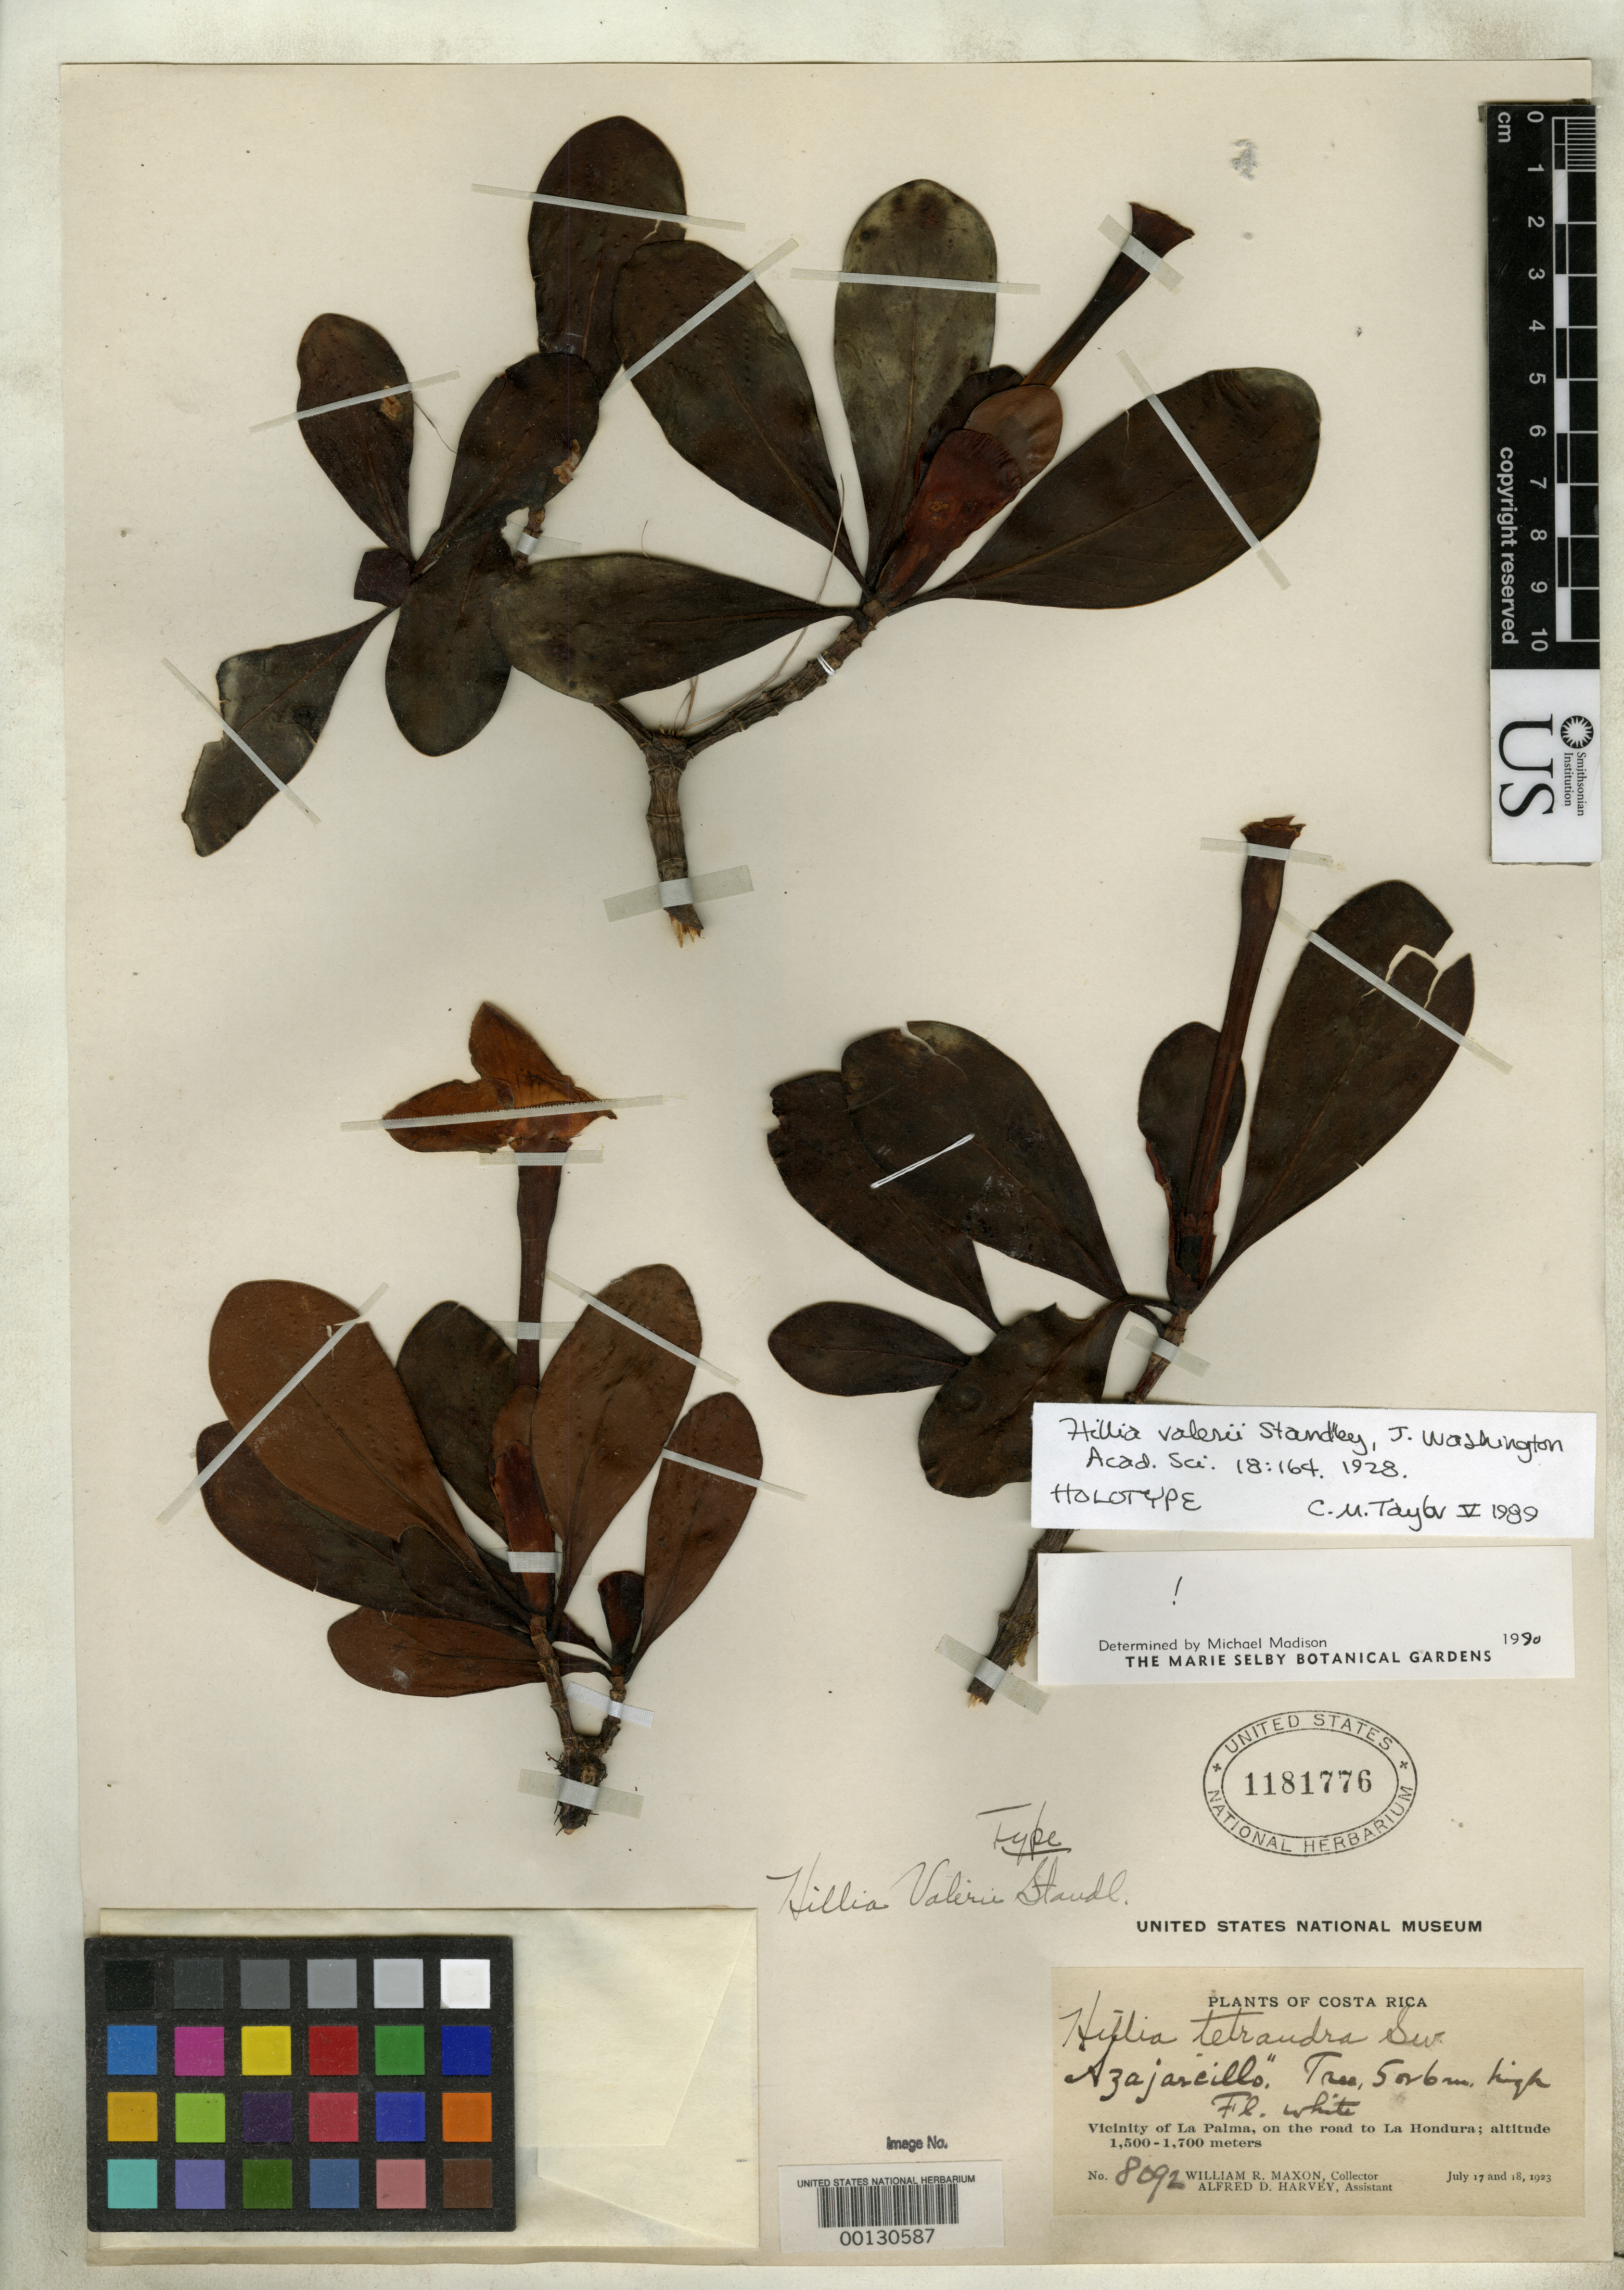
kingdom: Plantae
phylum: Tracheophyta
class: Magnoliopsida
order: Gentianales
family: Rubiaceae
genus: Hillia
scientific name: Hillia valerii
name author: Standl.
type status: Holotype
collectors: W. R. Maxon & A. D. Harvey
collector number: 8092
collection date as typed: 17 Jul 1923 and 18 Jul 1923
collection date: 1923-07-17,1923-07-18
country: Costa Rica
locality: Vicinity of La Palma, on road to La Hondura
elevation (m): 1500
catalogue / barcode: US 1181776